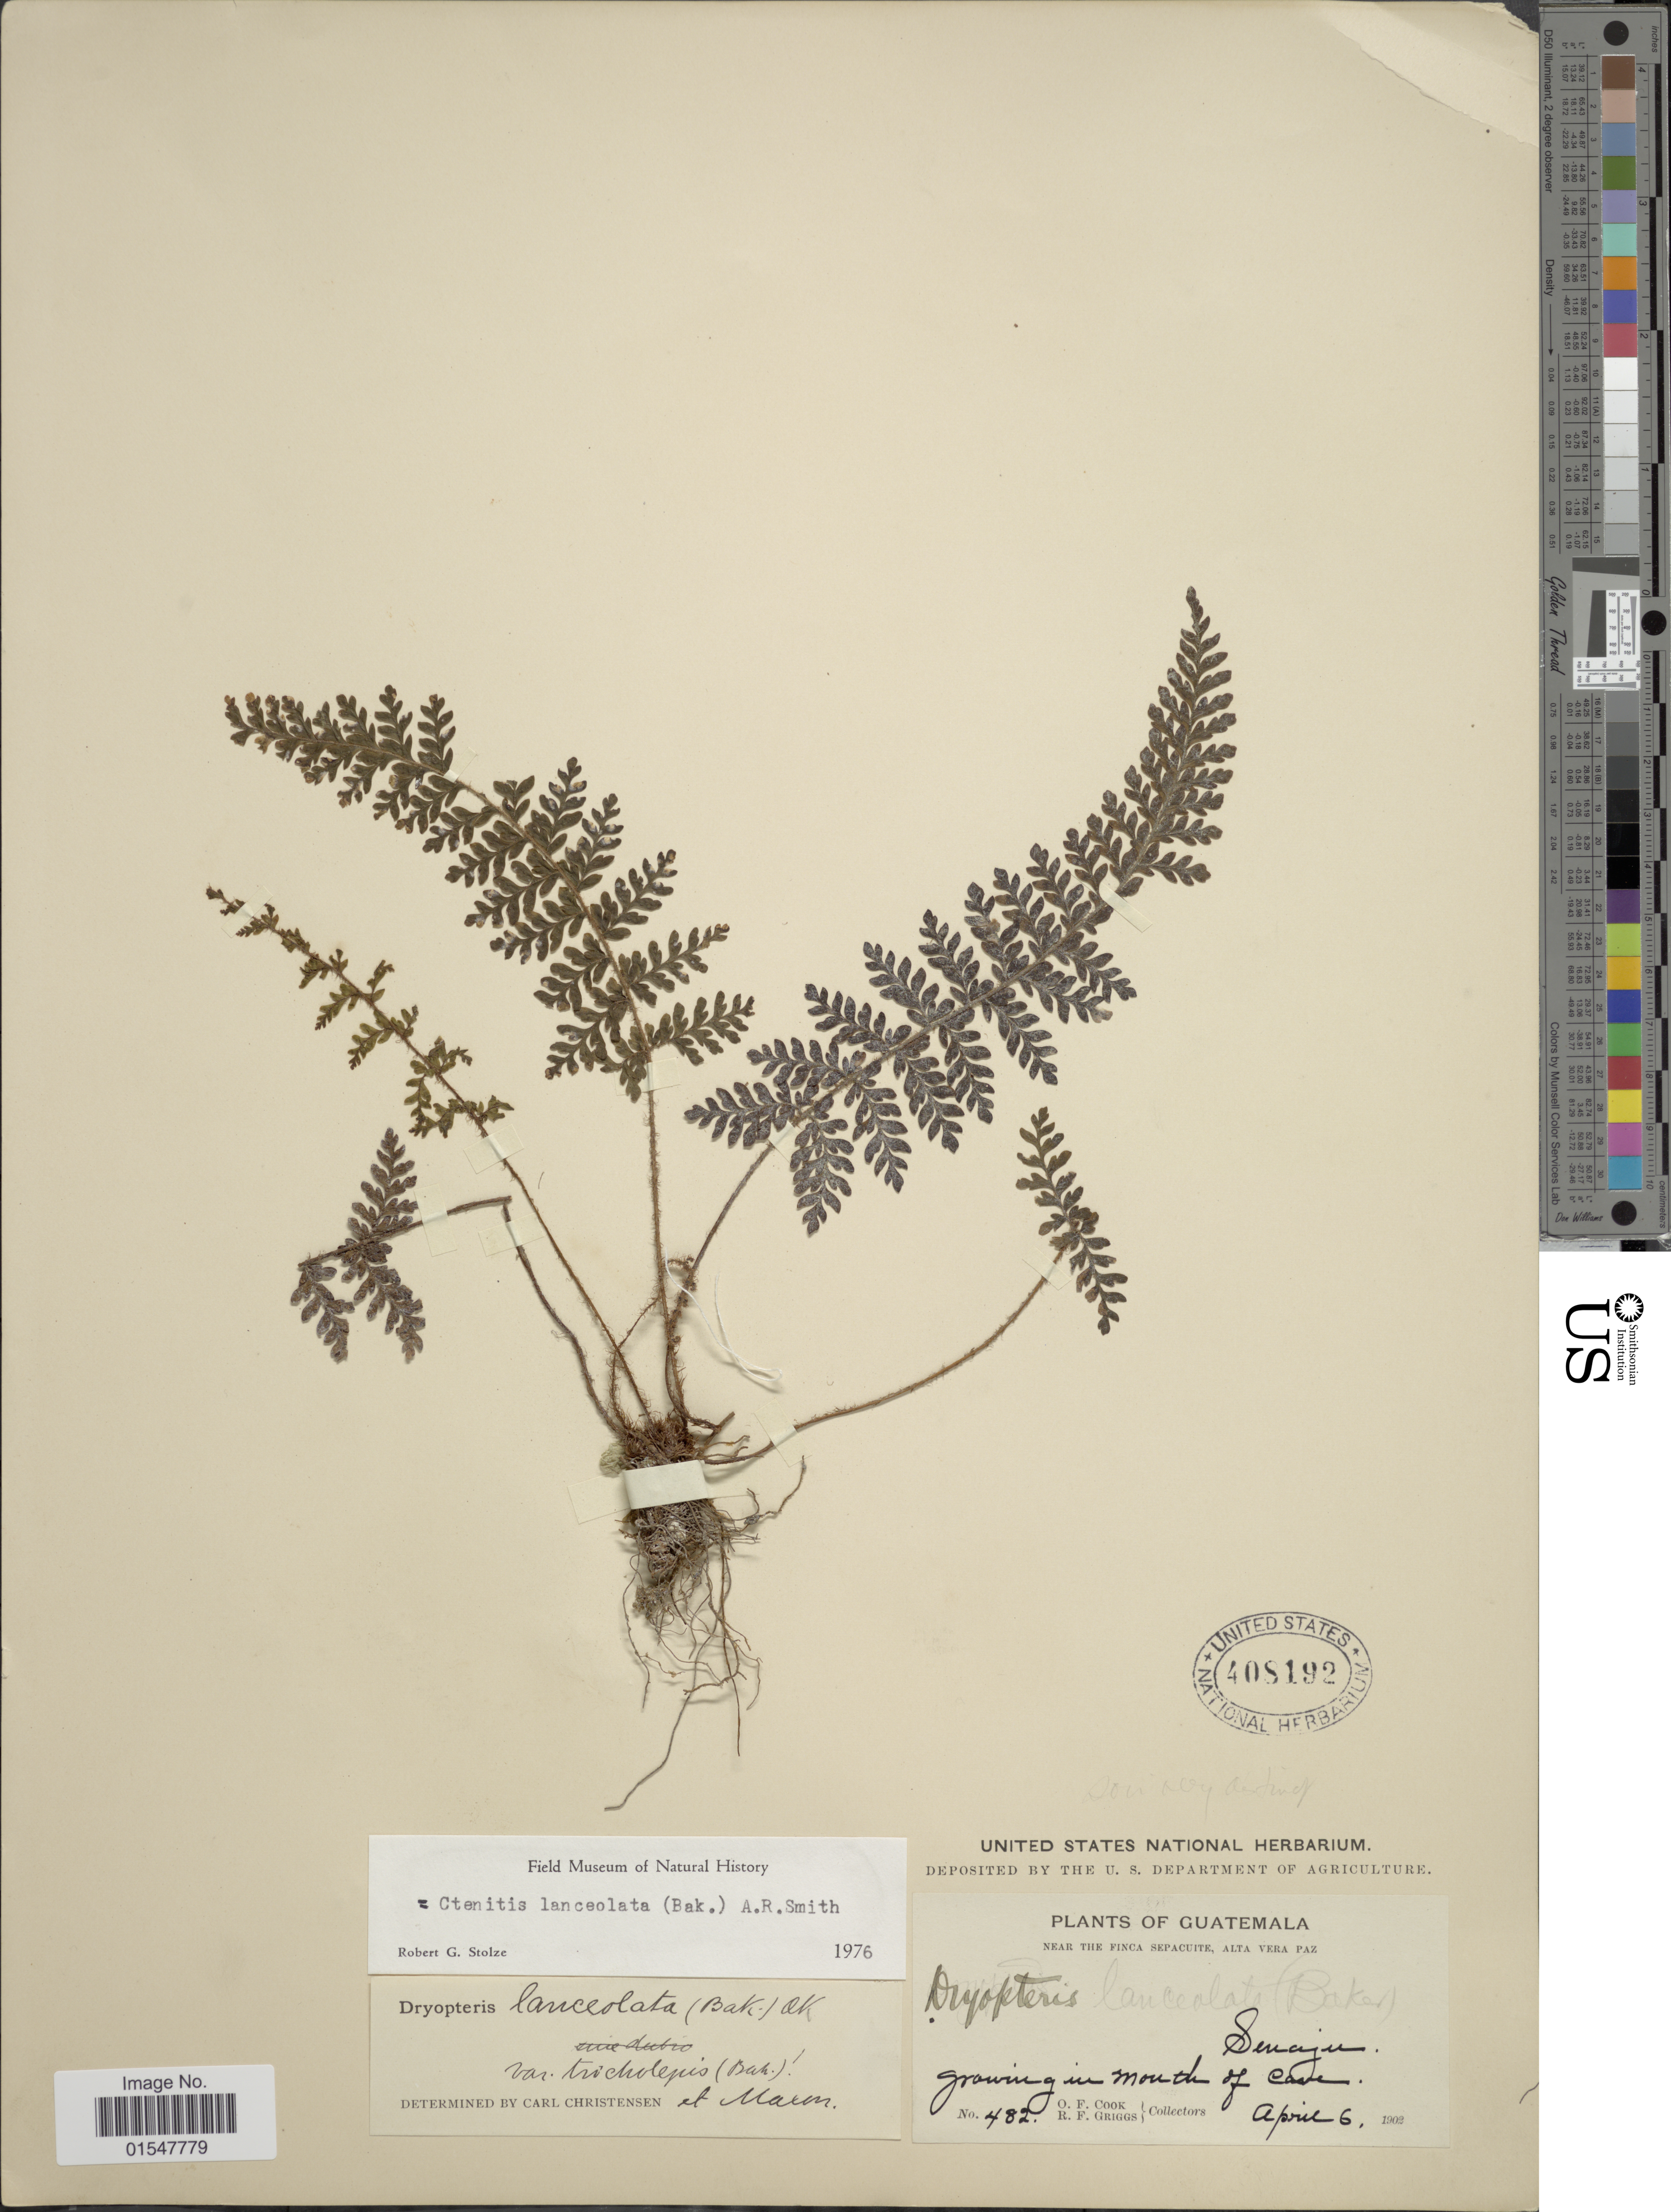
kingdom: Plantae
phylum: Tracheophyta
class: Polypodiopsida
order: Polypodiales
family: Dryopteridaceae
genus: Ctenitis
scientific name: Ctenitis lanceolata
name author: (Baker) A.R. Sm.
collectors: O. F. Cook & R. F. Griggs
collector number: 482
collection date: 1902-04-06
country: Guatemala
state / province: Alta Verapaz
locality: Guatemala, near the finca Sepacuite, Alta Vera Paz, senaju. Growing in mouth of cave.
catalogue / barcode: US 408192